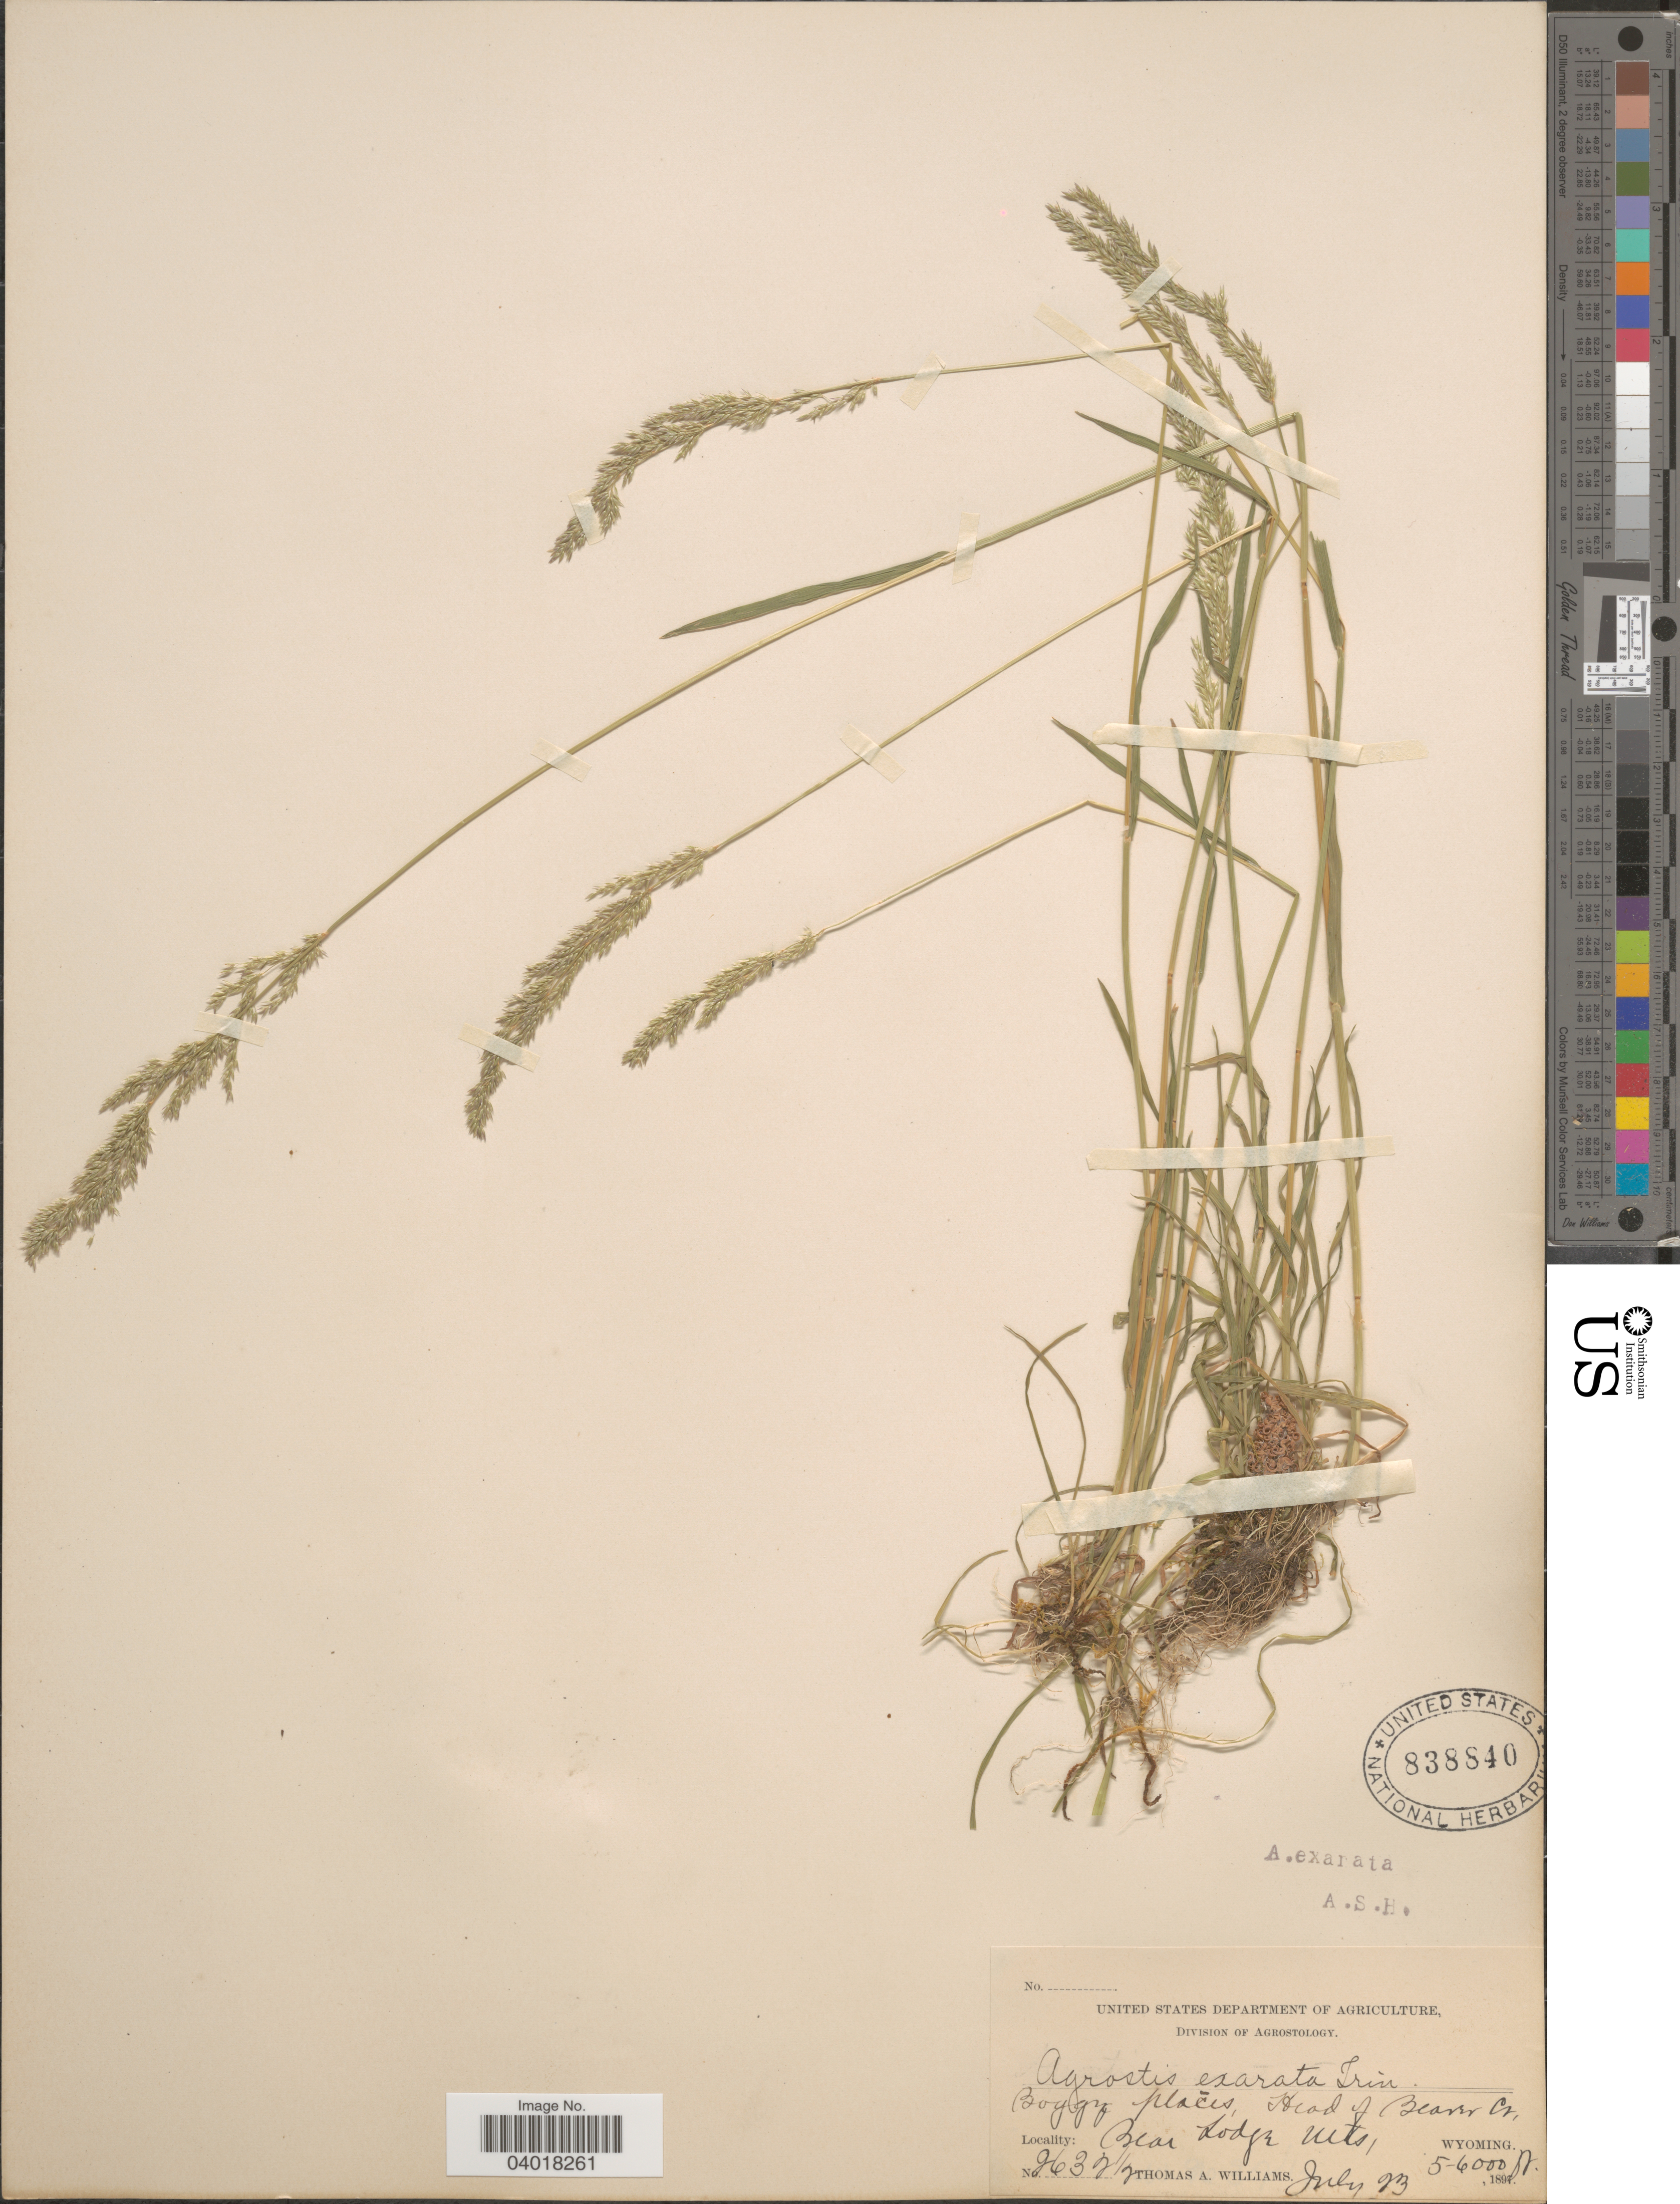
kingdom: Plantae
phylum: Tracheophyta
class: Liliopsida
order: Poales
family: Poaceae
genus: Agrostis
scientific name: Agrostis exarata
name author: Trin.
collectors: T. A. Williams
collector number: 2632*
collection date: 1897-07-23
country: United States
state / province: Wyoming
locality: Boggy places, Head of Beaver Cr., Bear Lodge Mts.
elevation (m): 1524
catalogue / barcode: US 838840